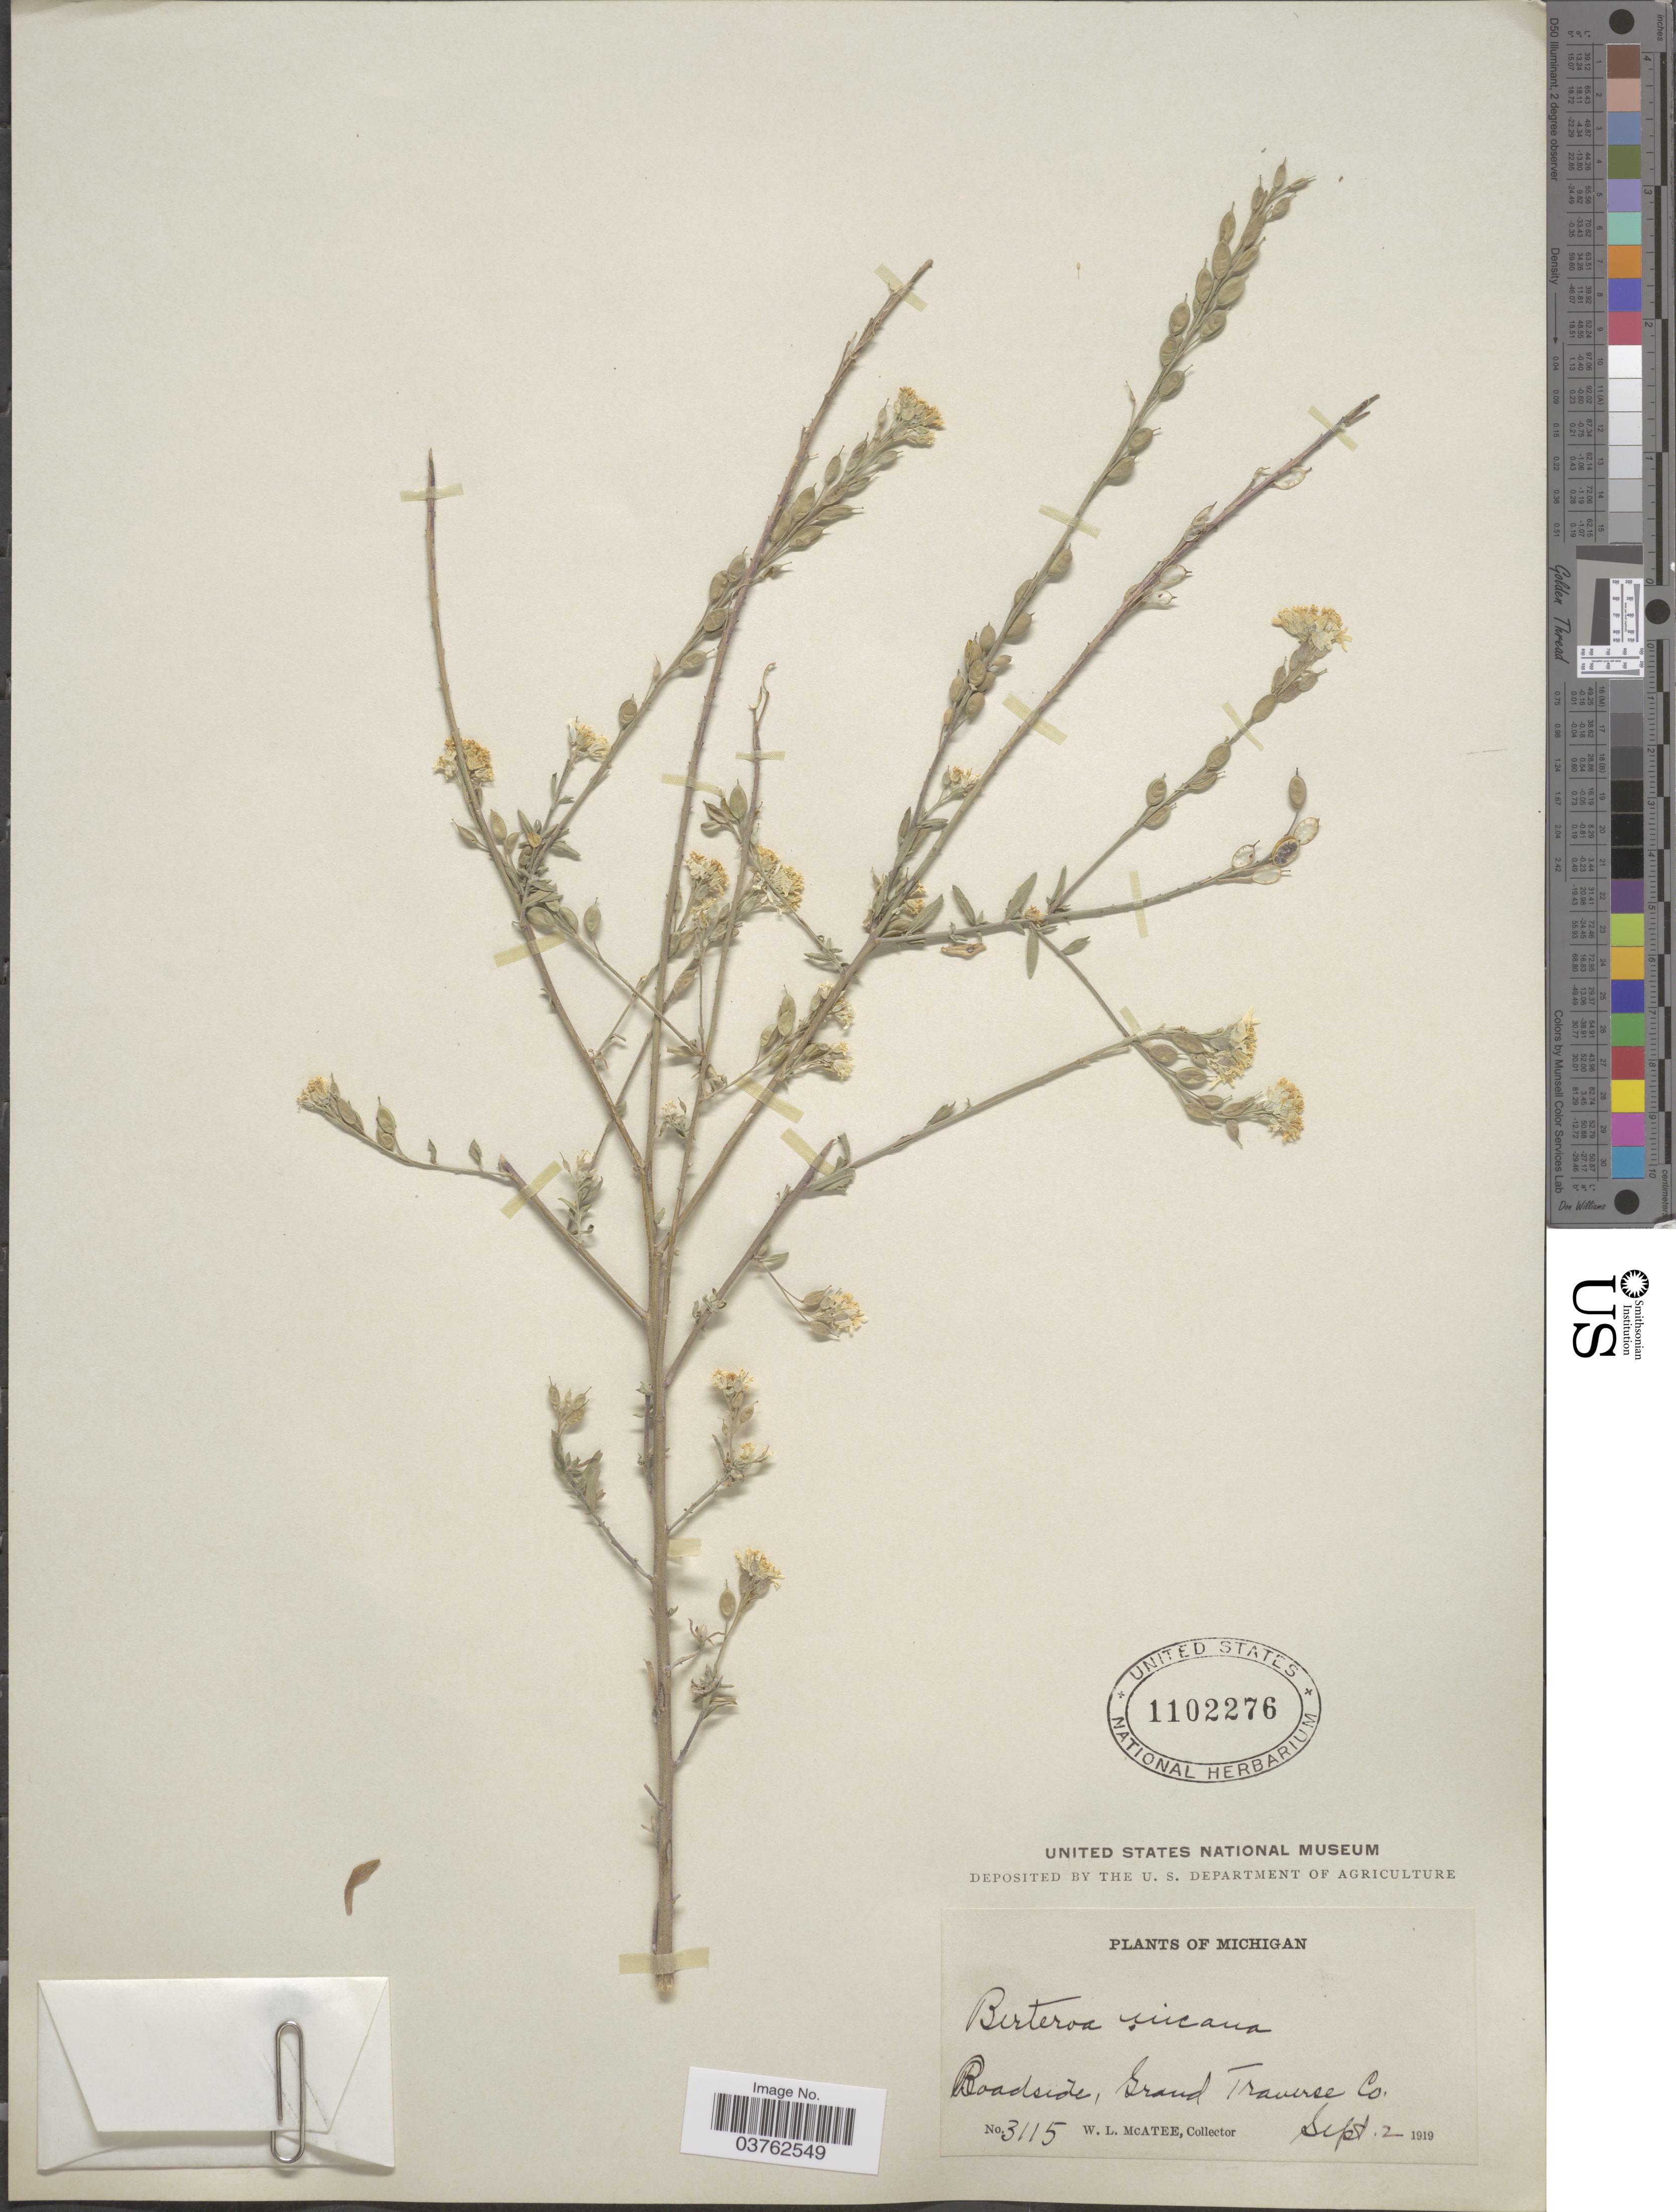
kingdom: Plantae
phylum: Tracheophyta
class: Magnoliopsida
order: Brassicales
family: Brassicaceae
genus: Berteroa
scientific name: Berteroa incana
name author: (L.) DC.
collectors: W. McAtee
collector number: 3115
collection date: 1919-09-02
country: United States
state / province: Michigan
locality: Roadside, Grand Traverse Co.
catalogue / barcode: US 1102276